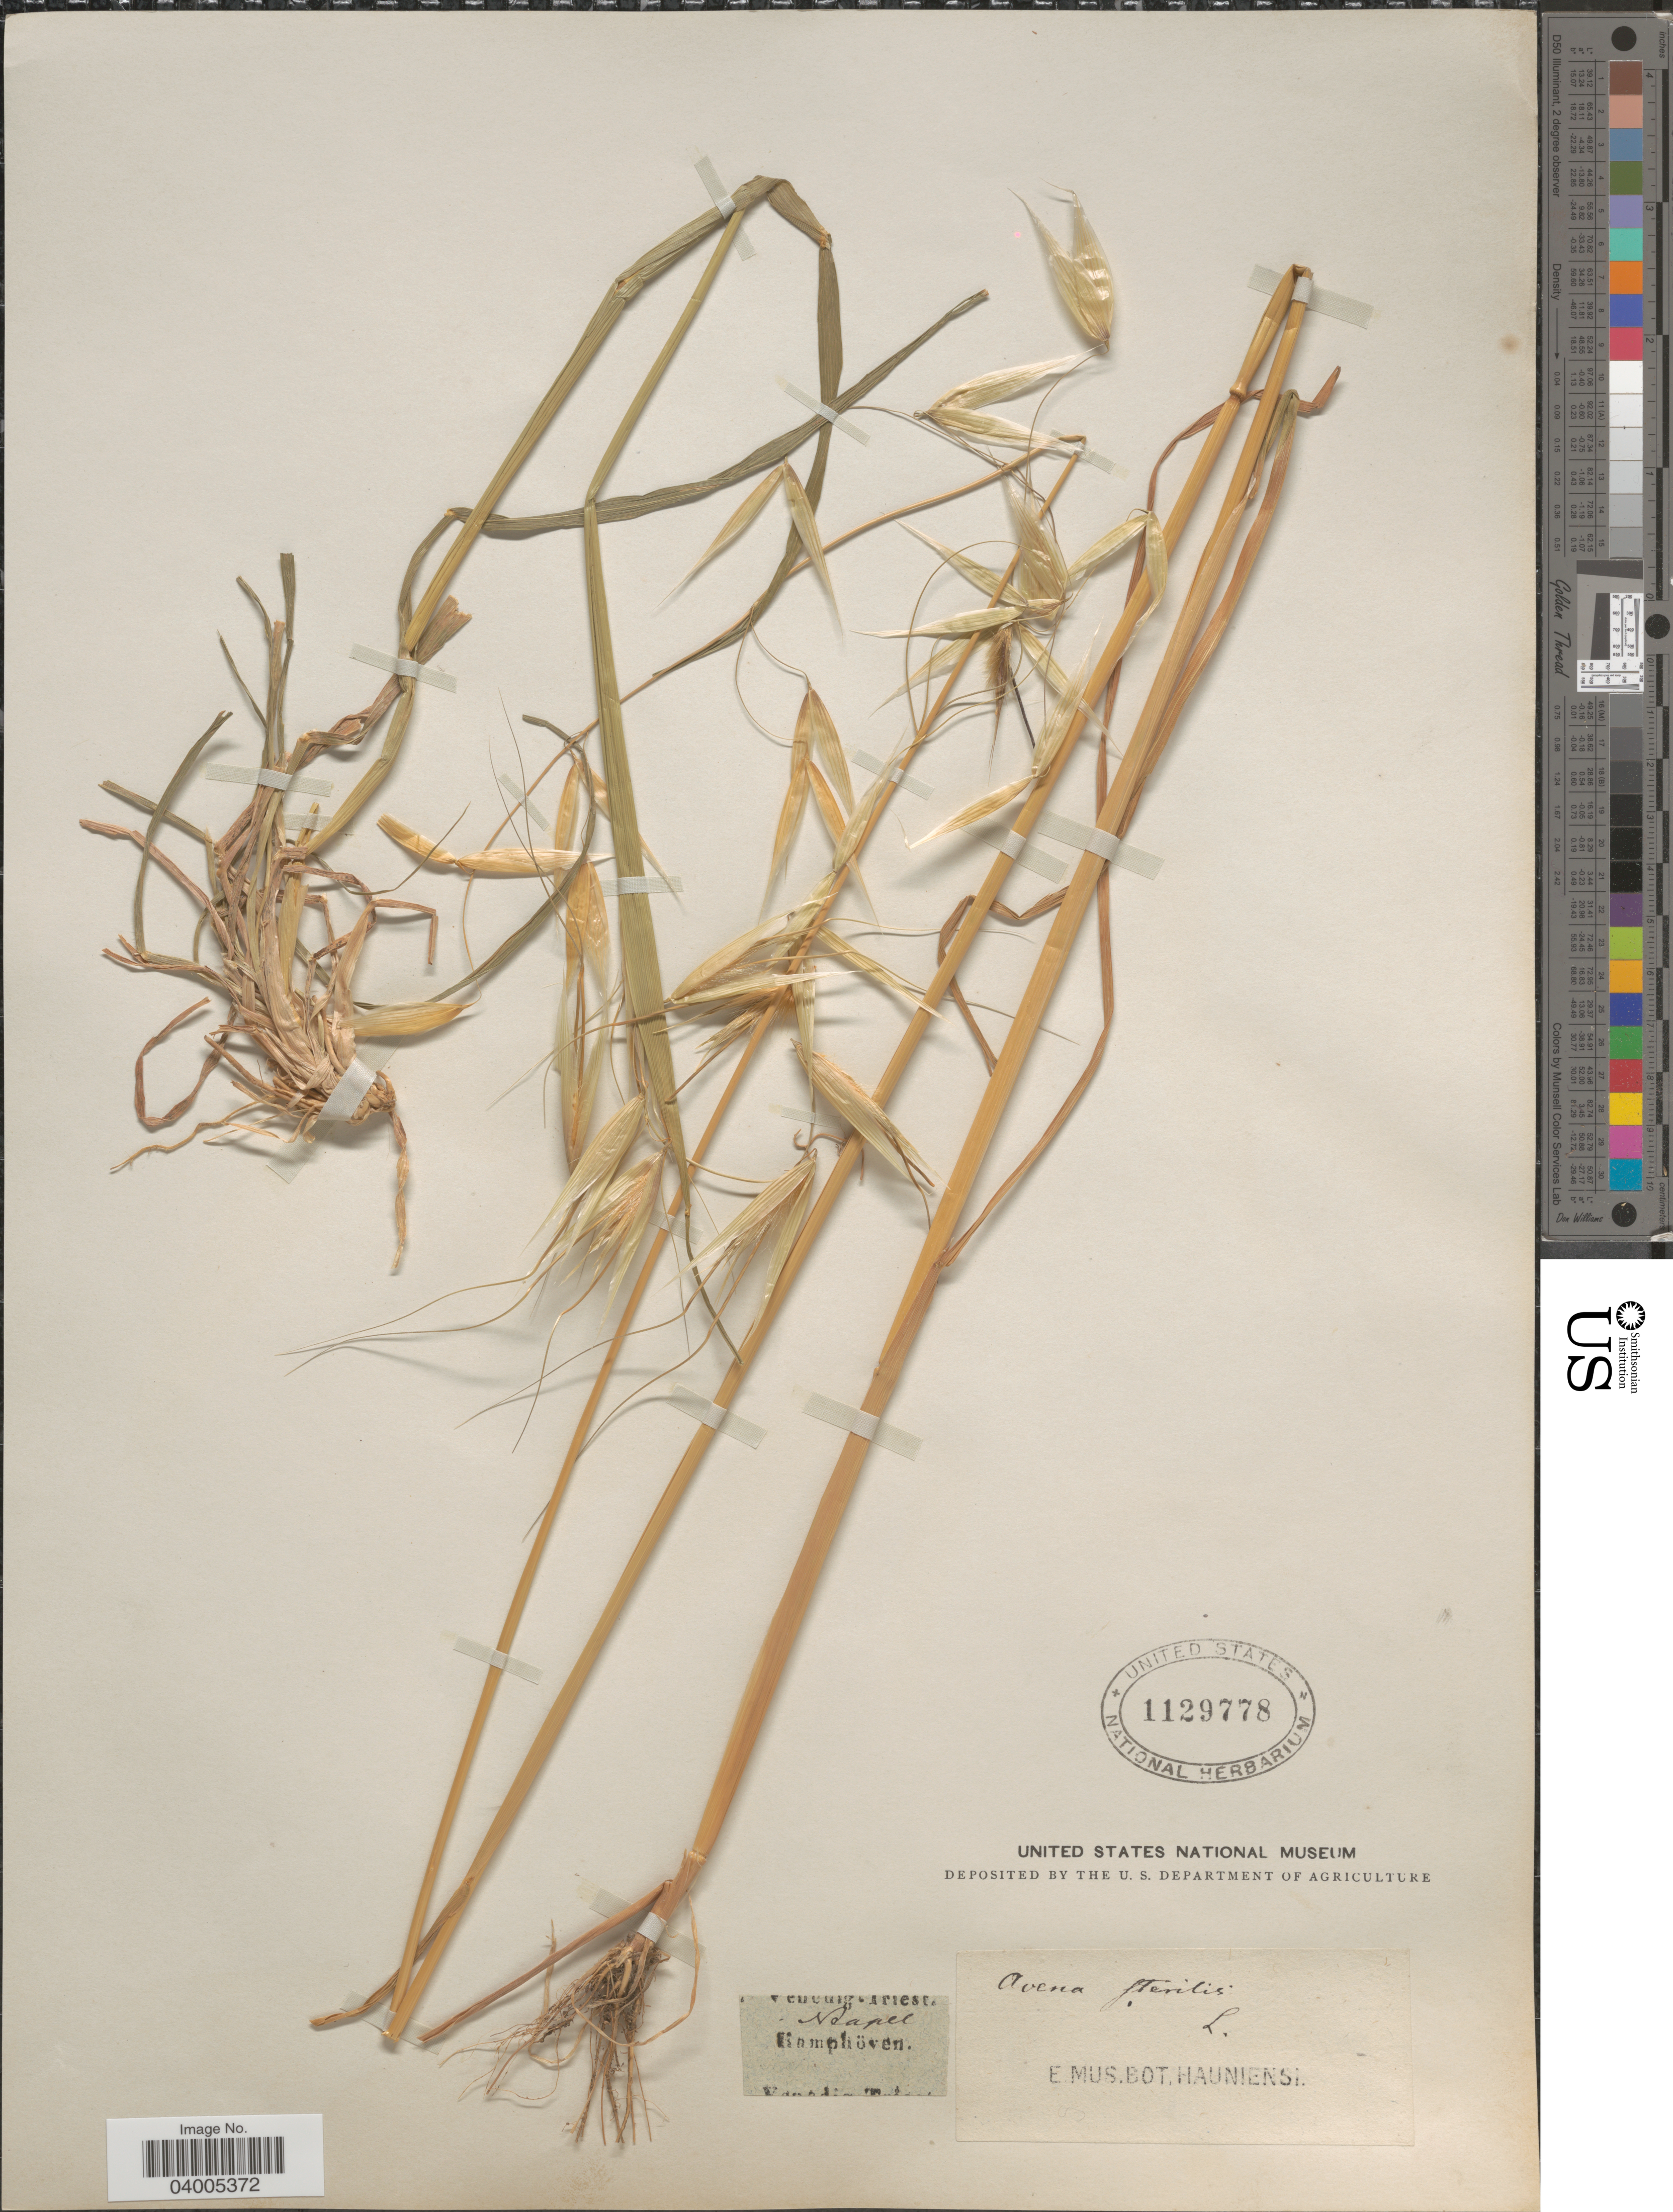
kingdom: Plantae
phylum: Tracheophyta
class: Liliopsida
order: Poales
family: Poaceae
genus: Avena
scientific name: Avena sterilis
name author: L.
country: Italy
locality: Neapel. Kamphöven.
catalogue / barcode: US 1129778